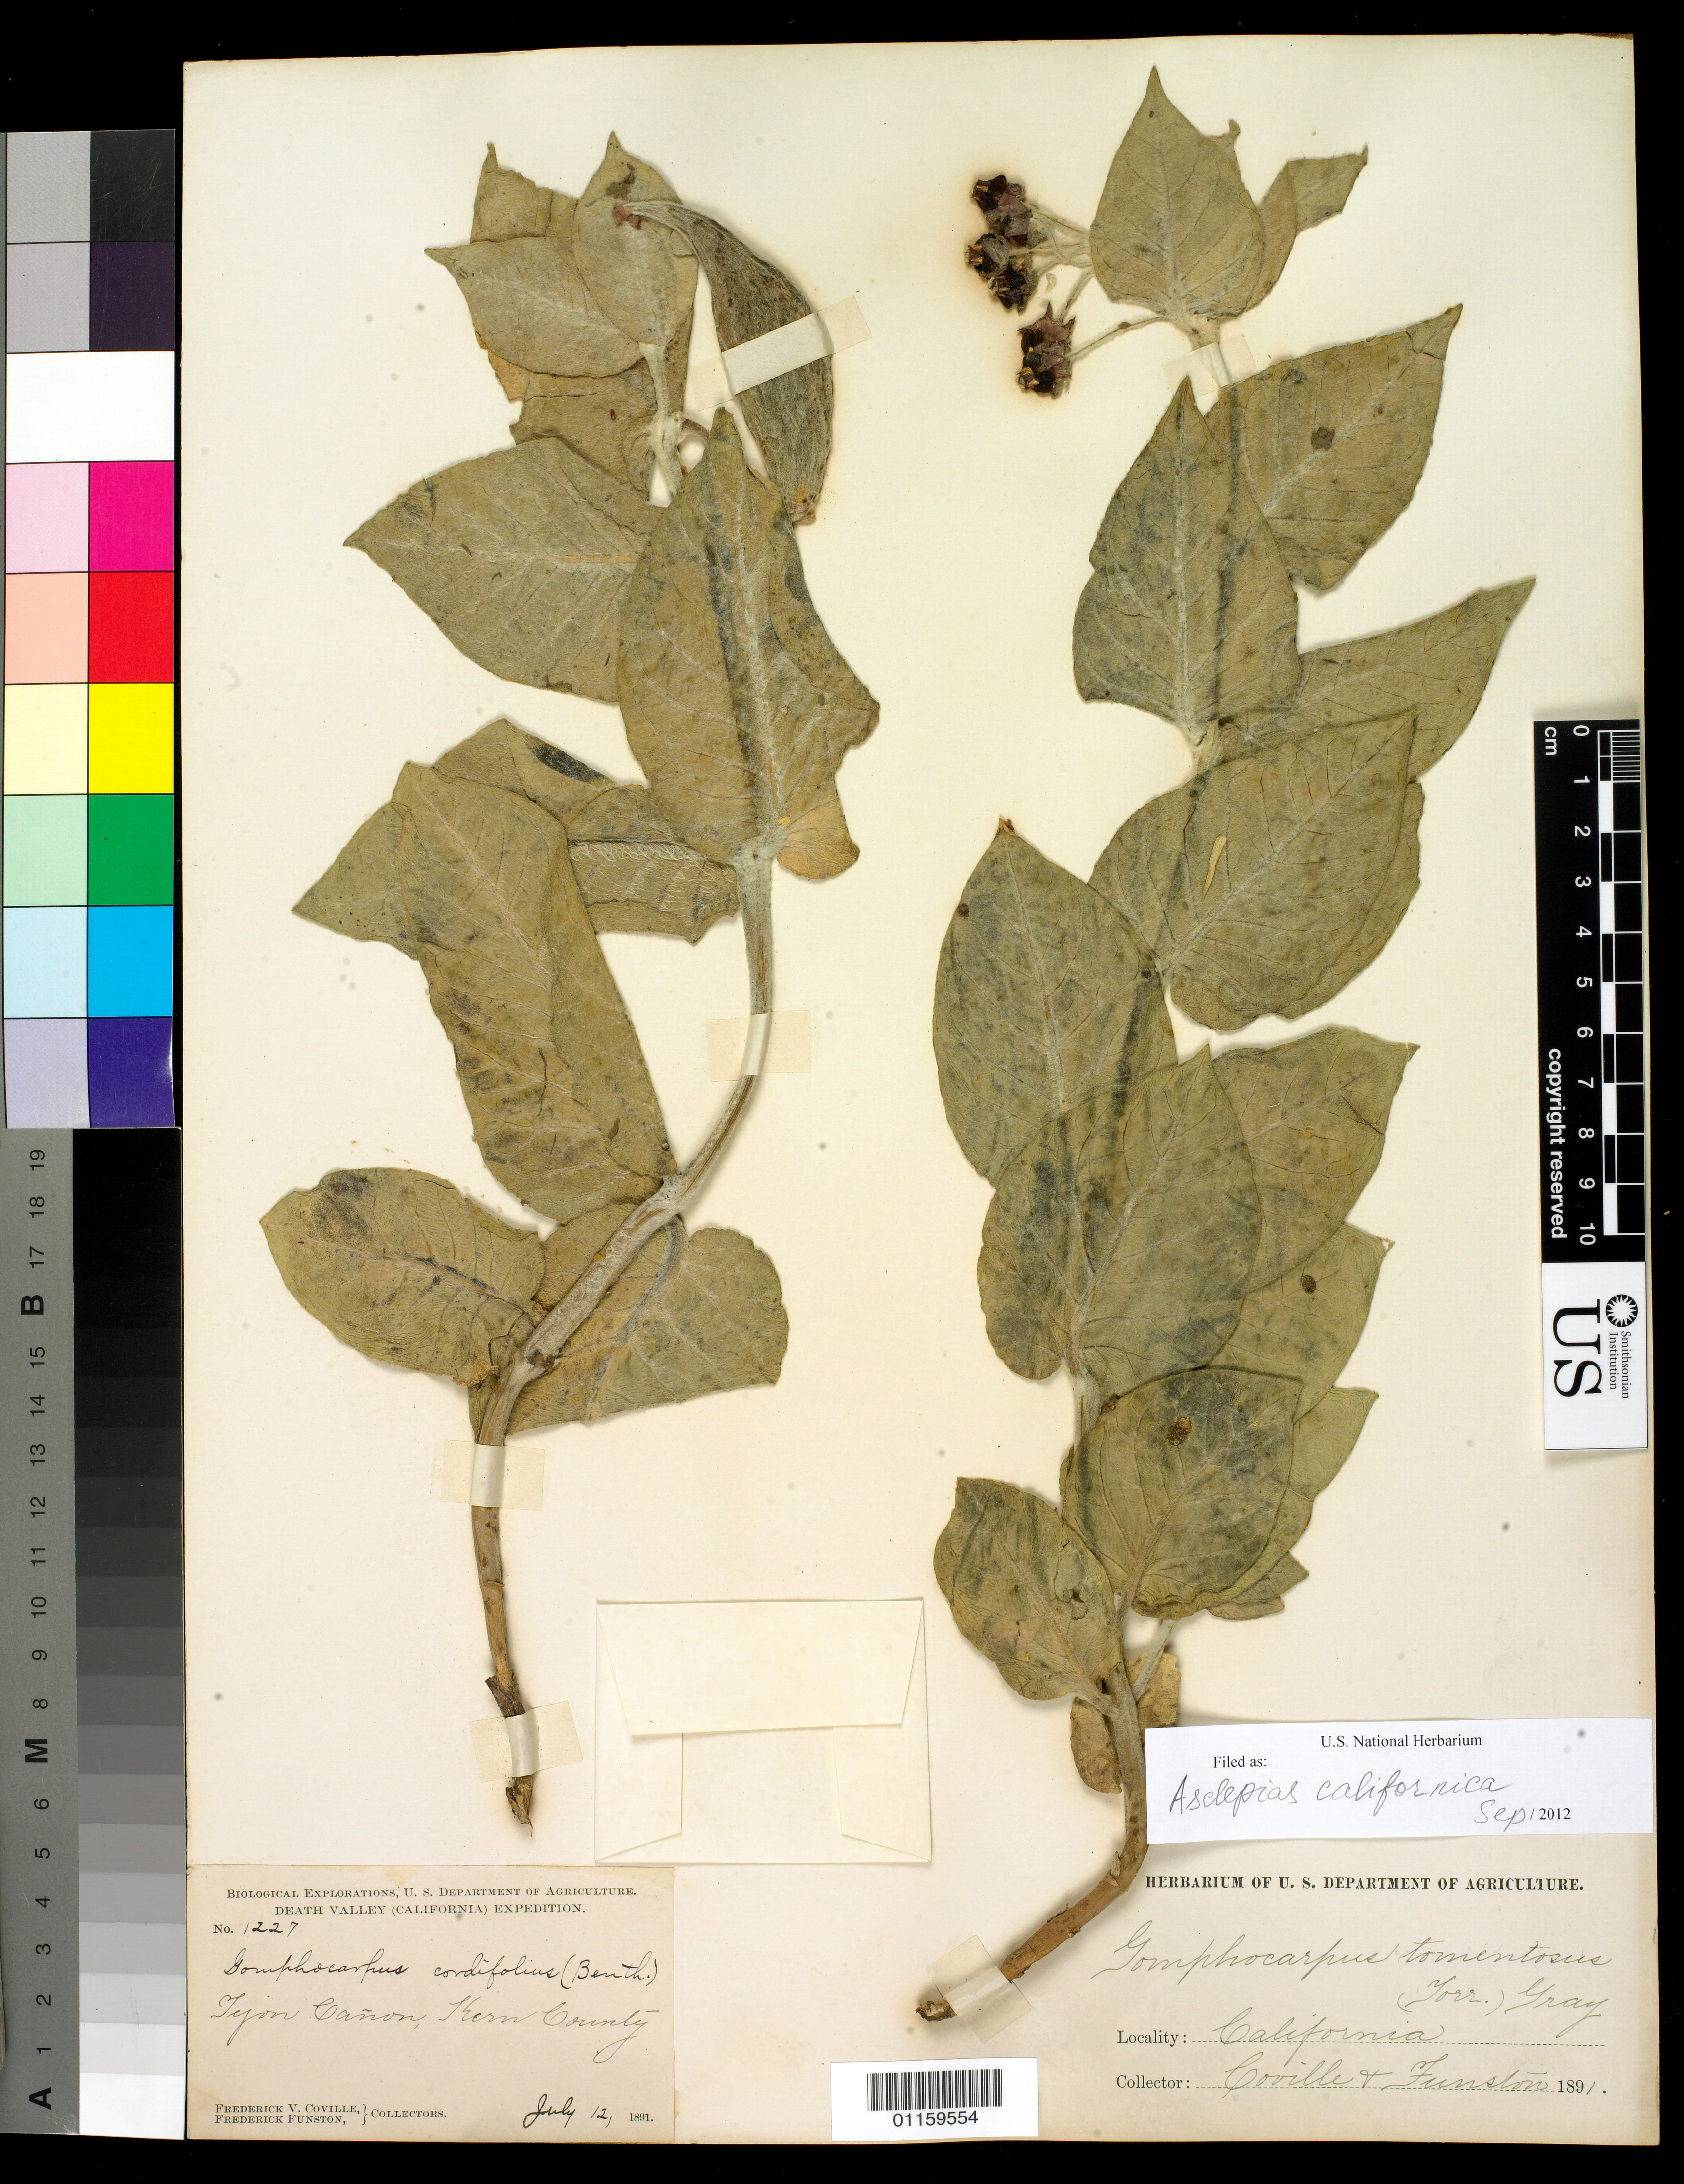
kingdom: Plantae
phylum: Tracheophyta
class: Magnoliopsida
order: Gentianales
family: Apocynaceae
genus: Asclepias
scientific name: Asclepias californica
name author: Greene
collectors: F. V. Coville & F. Funston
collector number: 1227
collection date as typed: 12 Jul 1891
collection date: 1891-07-12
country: United States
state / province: California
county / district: Kern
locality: Tejon canyon